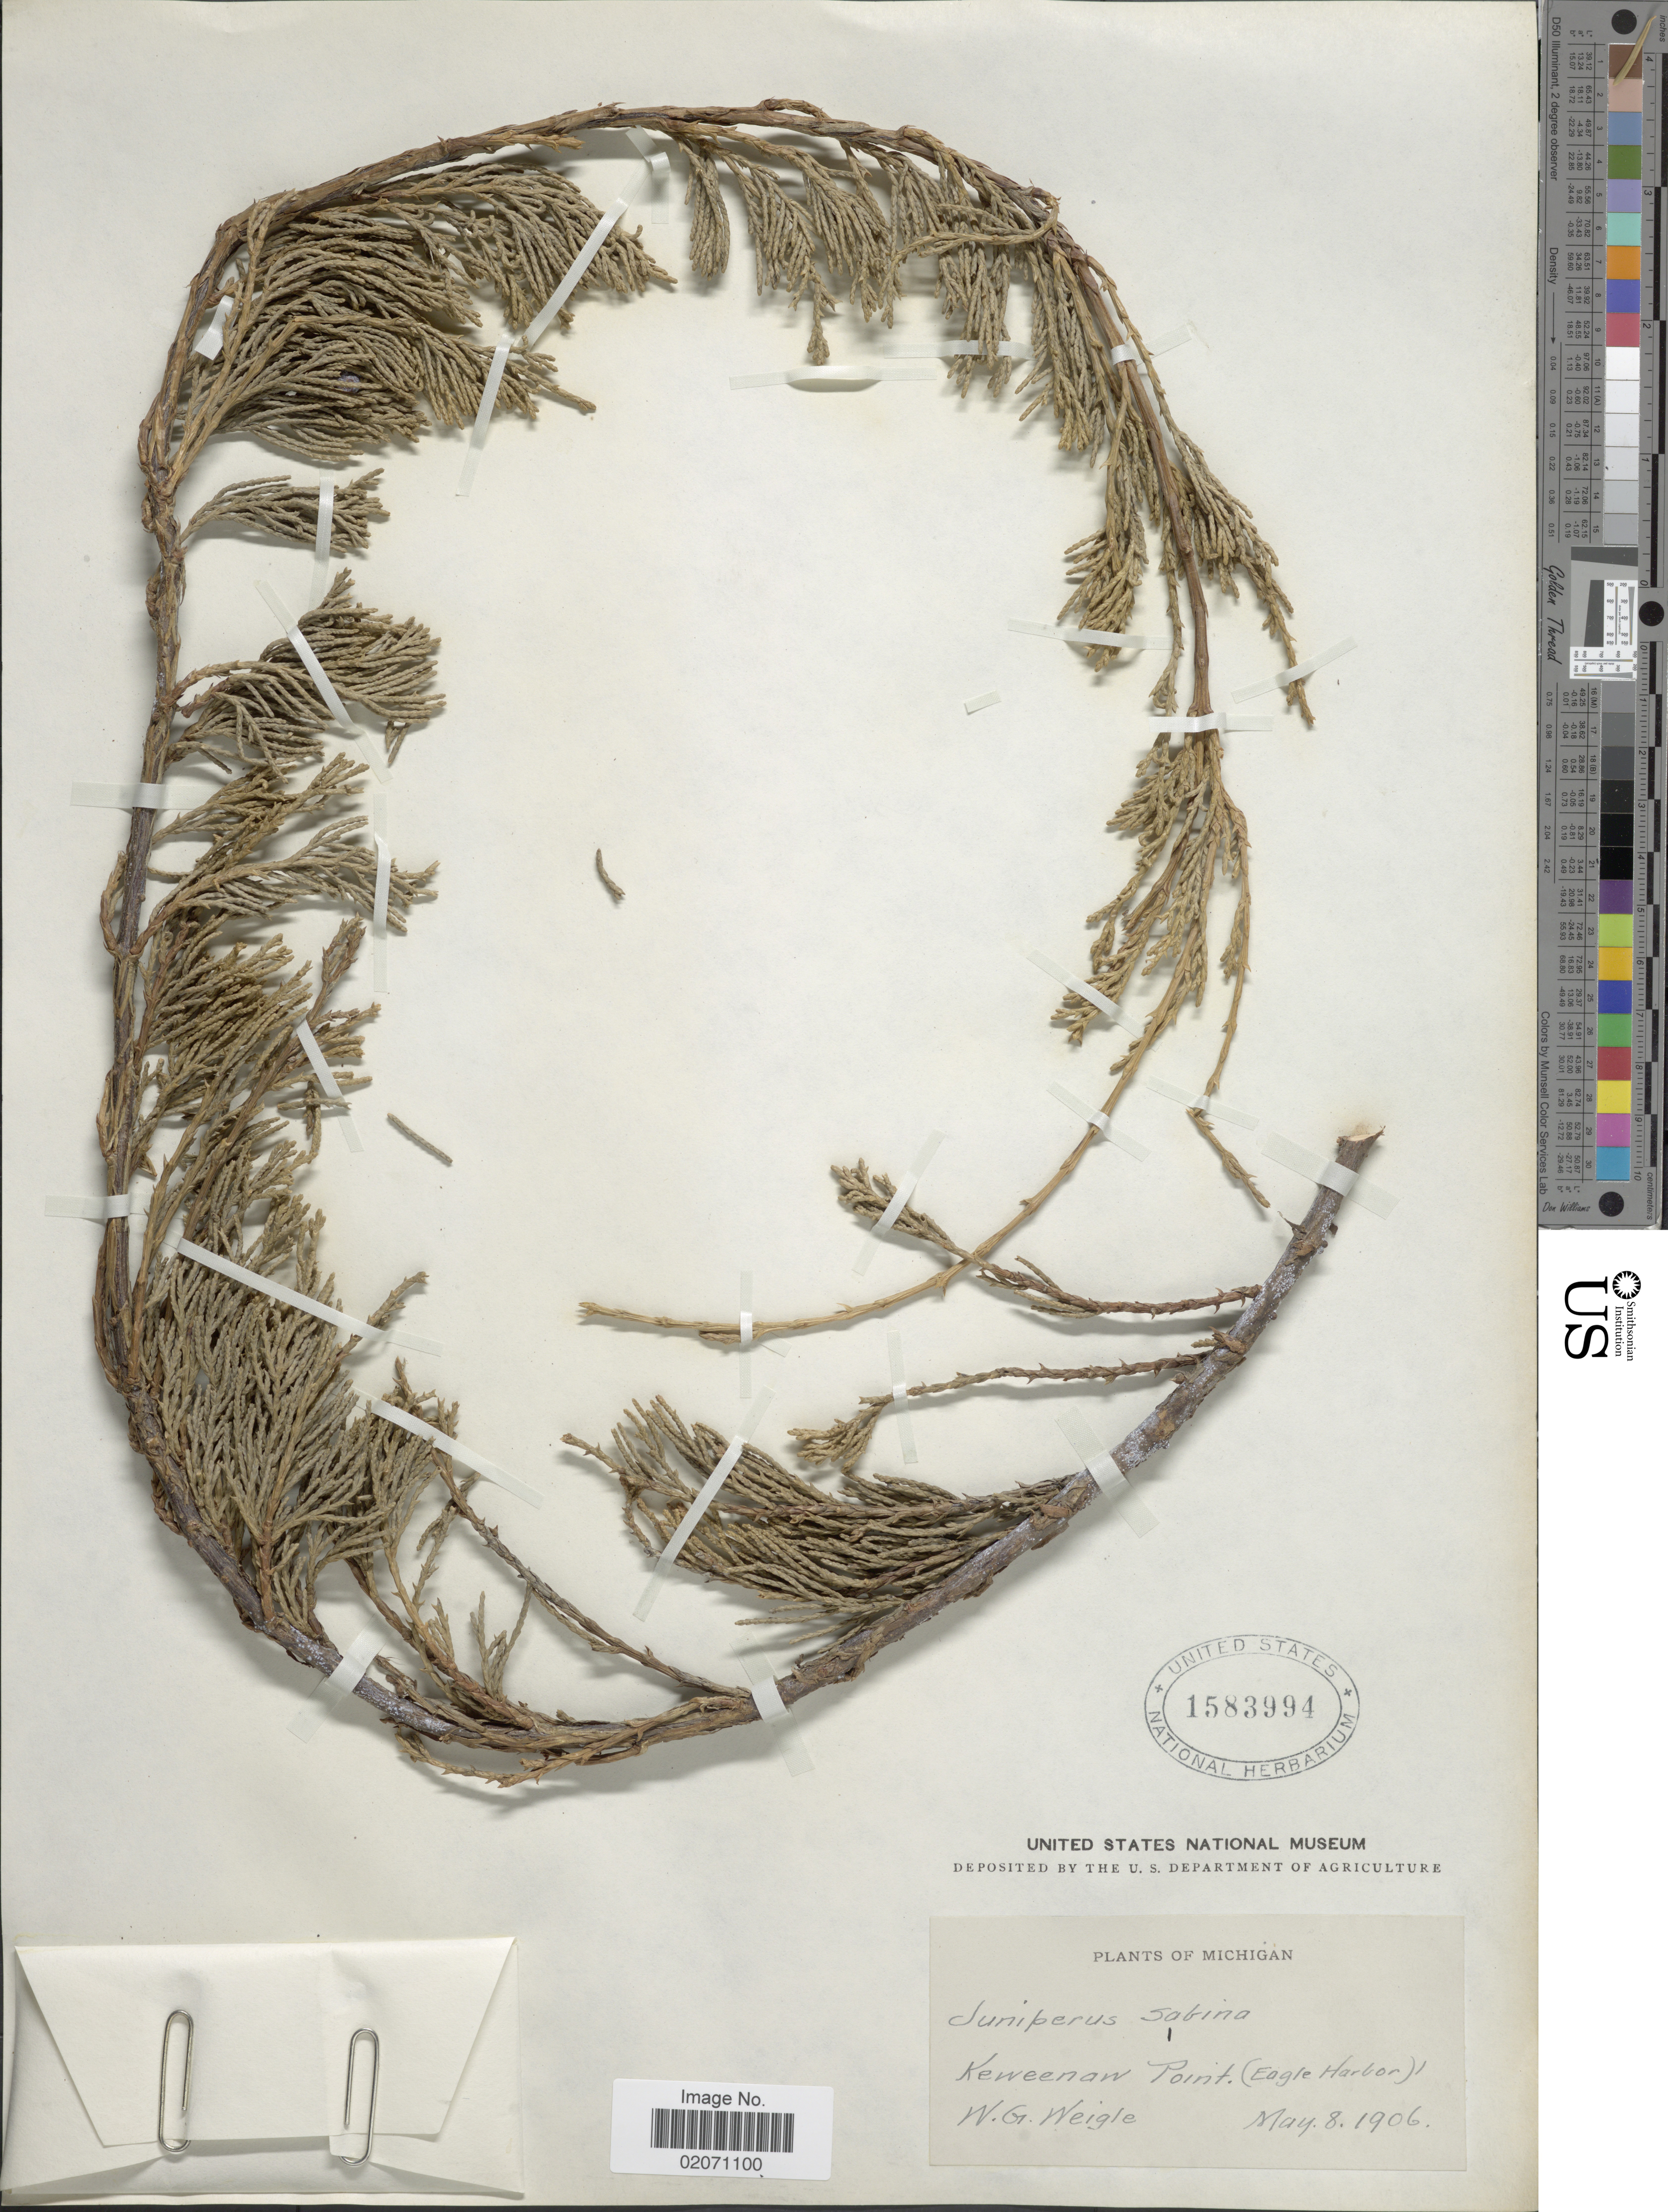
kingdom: Plantae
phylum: Tracheophyta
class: Pinopsida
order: Pinales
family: Cupressaceae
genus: Juniperus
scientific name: Juniperus horizontalis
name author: Moench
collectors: W. Weigle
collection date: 1906-05-08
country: United States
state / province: Michigan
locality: Keweenaw Point (Eagle Harbor)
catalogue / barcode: US 1583994